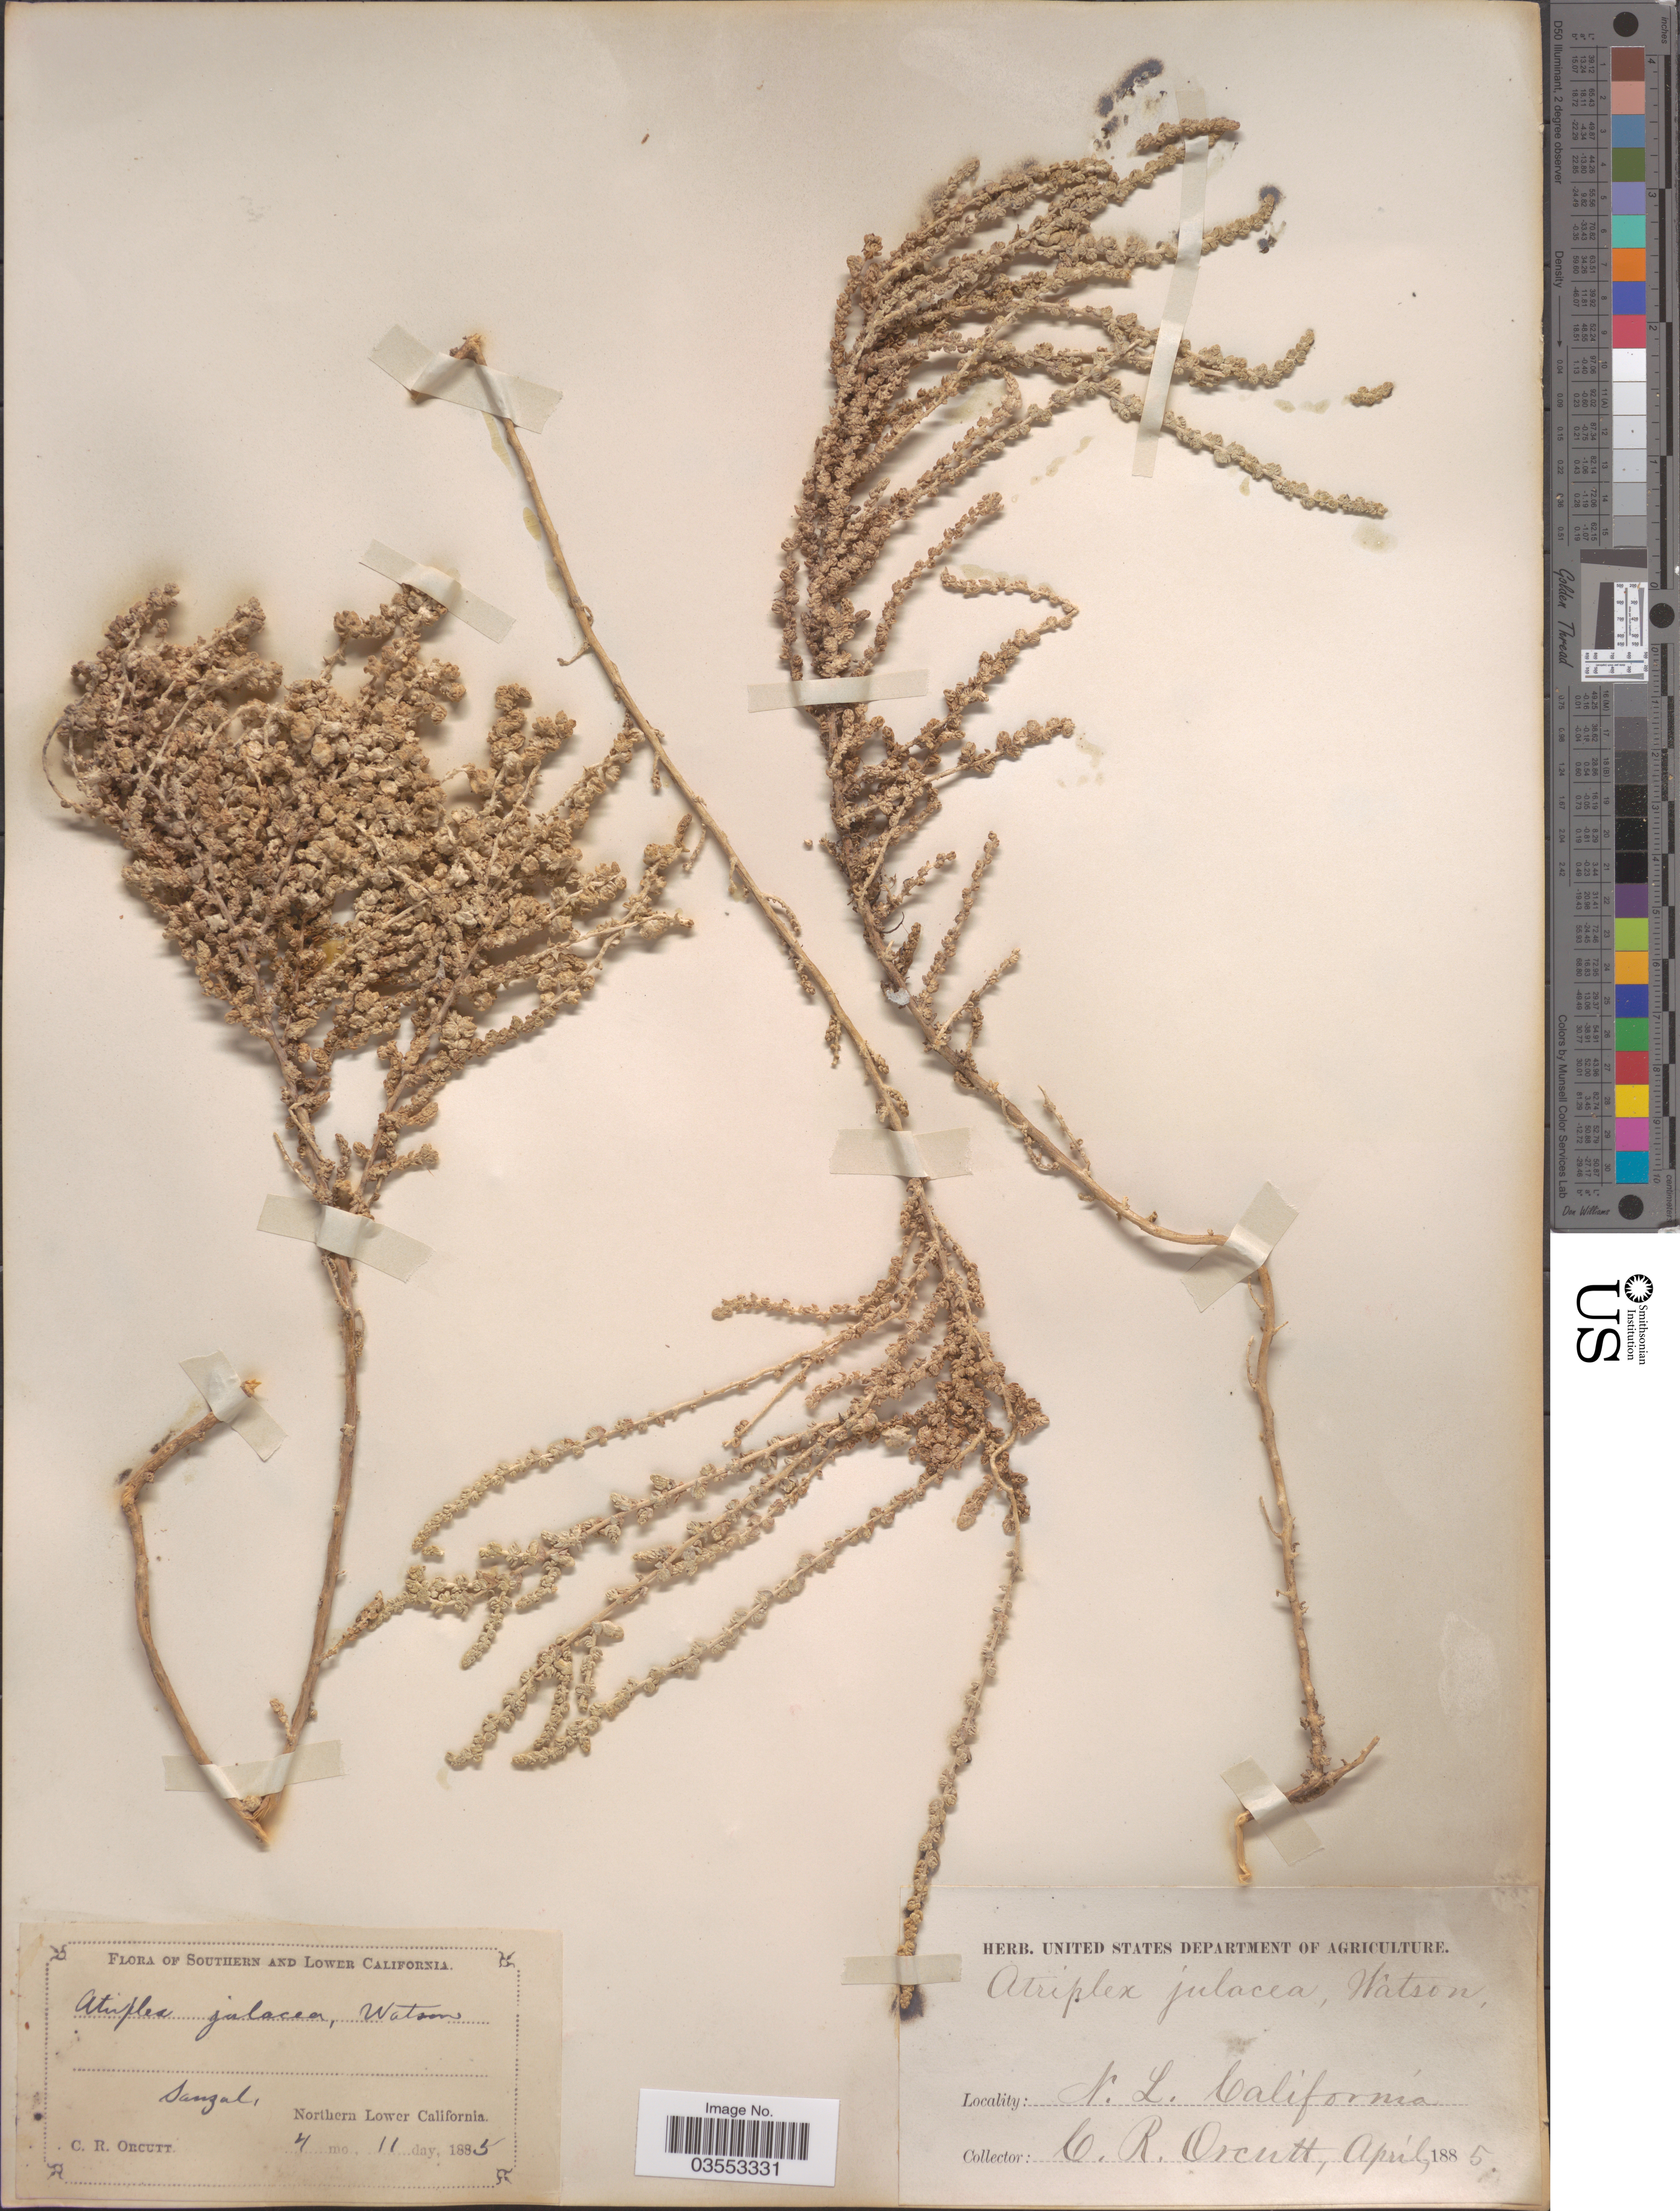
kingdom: Plantae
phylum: Tracheophyta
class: Magnoliopsida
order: Caryophyllales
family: Amaranthaceae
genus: Atriplex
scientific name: Atriplex julacea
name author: S. Watson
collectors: C. R. Orcutt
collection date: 1885-04-11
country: Mexico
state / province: Baja California Norte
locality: Sauzal, Northern Lower California.